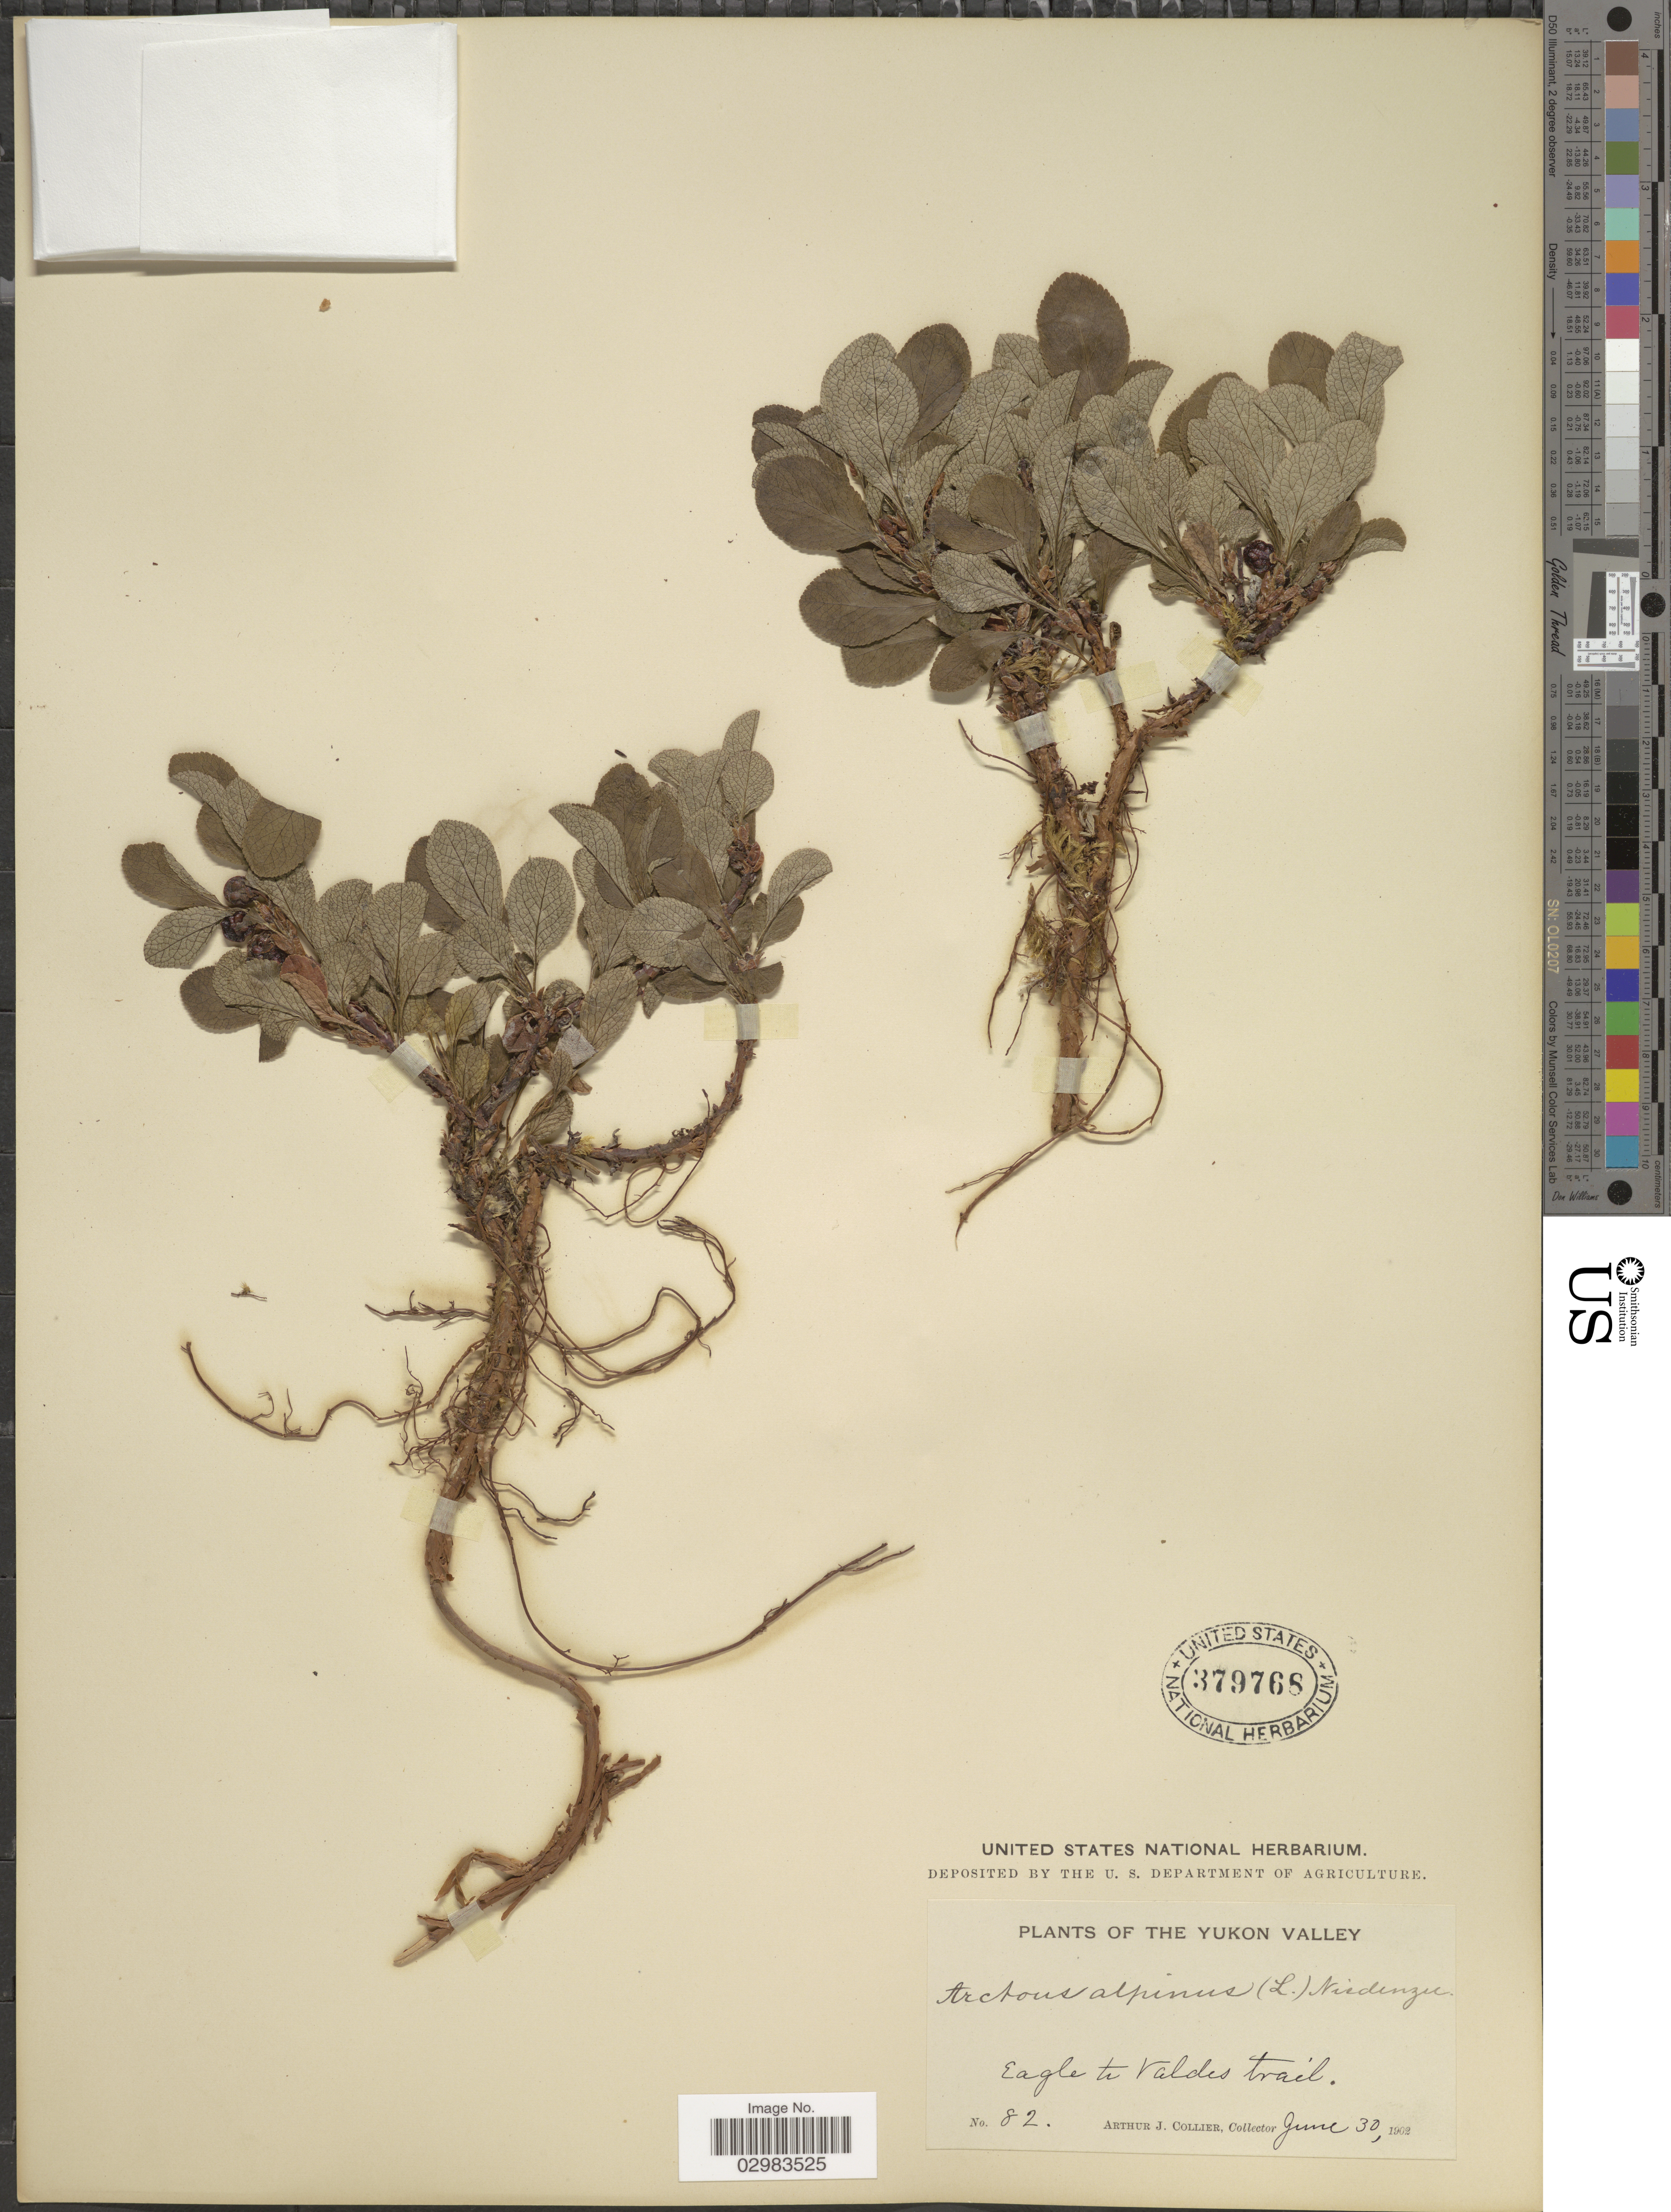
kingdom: Plantae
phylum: Tracheophyta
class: Magnoliopsida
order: Ericales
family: Ericaceae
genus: Arctostaphylos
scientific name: Arctostaphylos alpina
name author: (L.) Spreng.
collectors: A. Collier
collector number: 82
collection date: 1902-06-30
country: United States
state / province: Alaska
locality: The Yukon Valley, Eagle to Valdes trail.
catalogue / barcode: US 379768